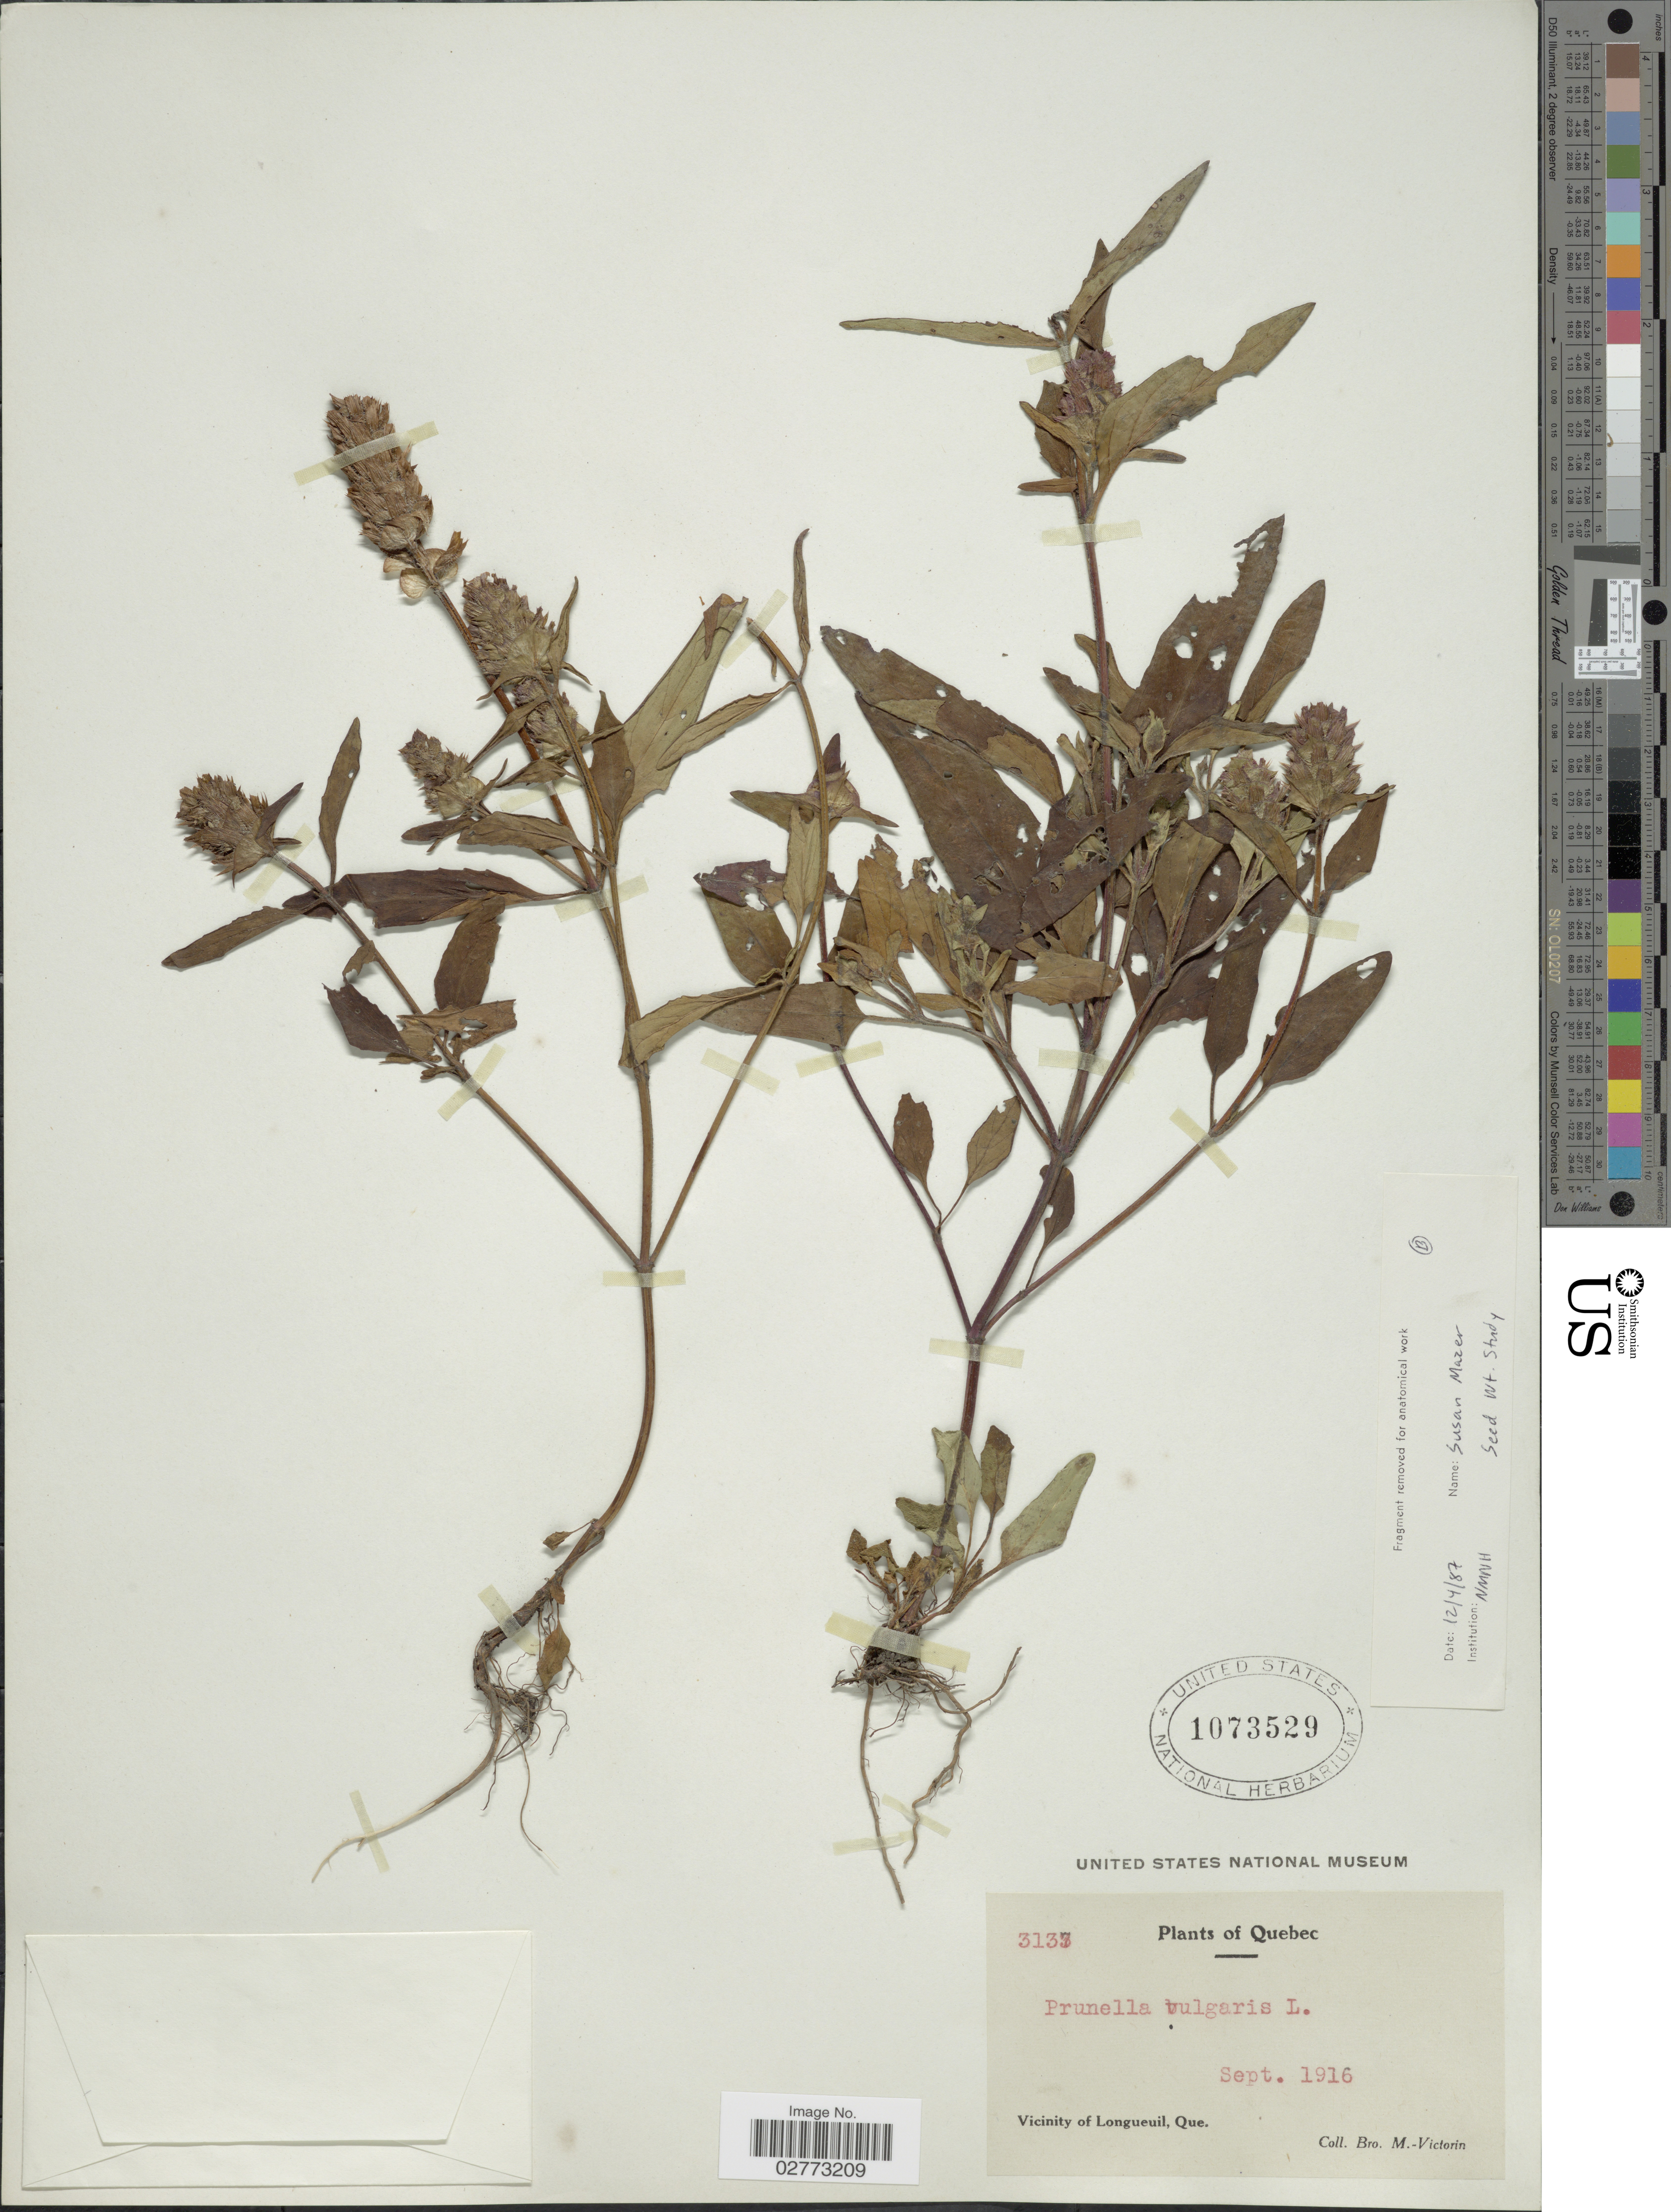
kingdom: Plantae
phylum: Tracheophyta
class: Magnoliopsida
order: Lamiales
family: Lamiaceae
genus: Prunella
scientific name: Prunella vulgaris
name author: L.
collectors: Fr. Marie-Victorin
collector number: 3137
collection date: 1916-09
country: Canada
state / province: Quebec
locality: Vicinity of Longueuil, Que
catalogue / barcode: US 1073529